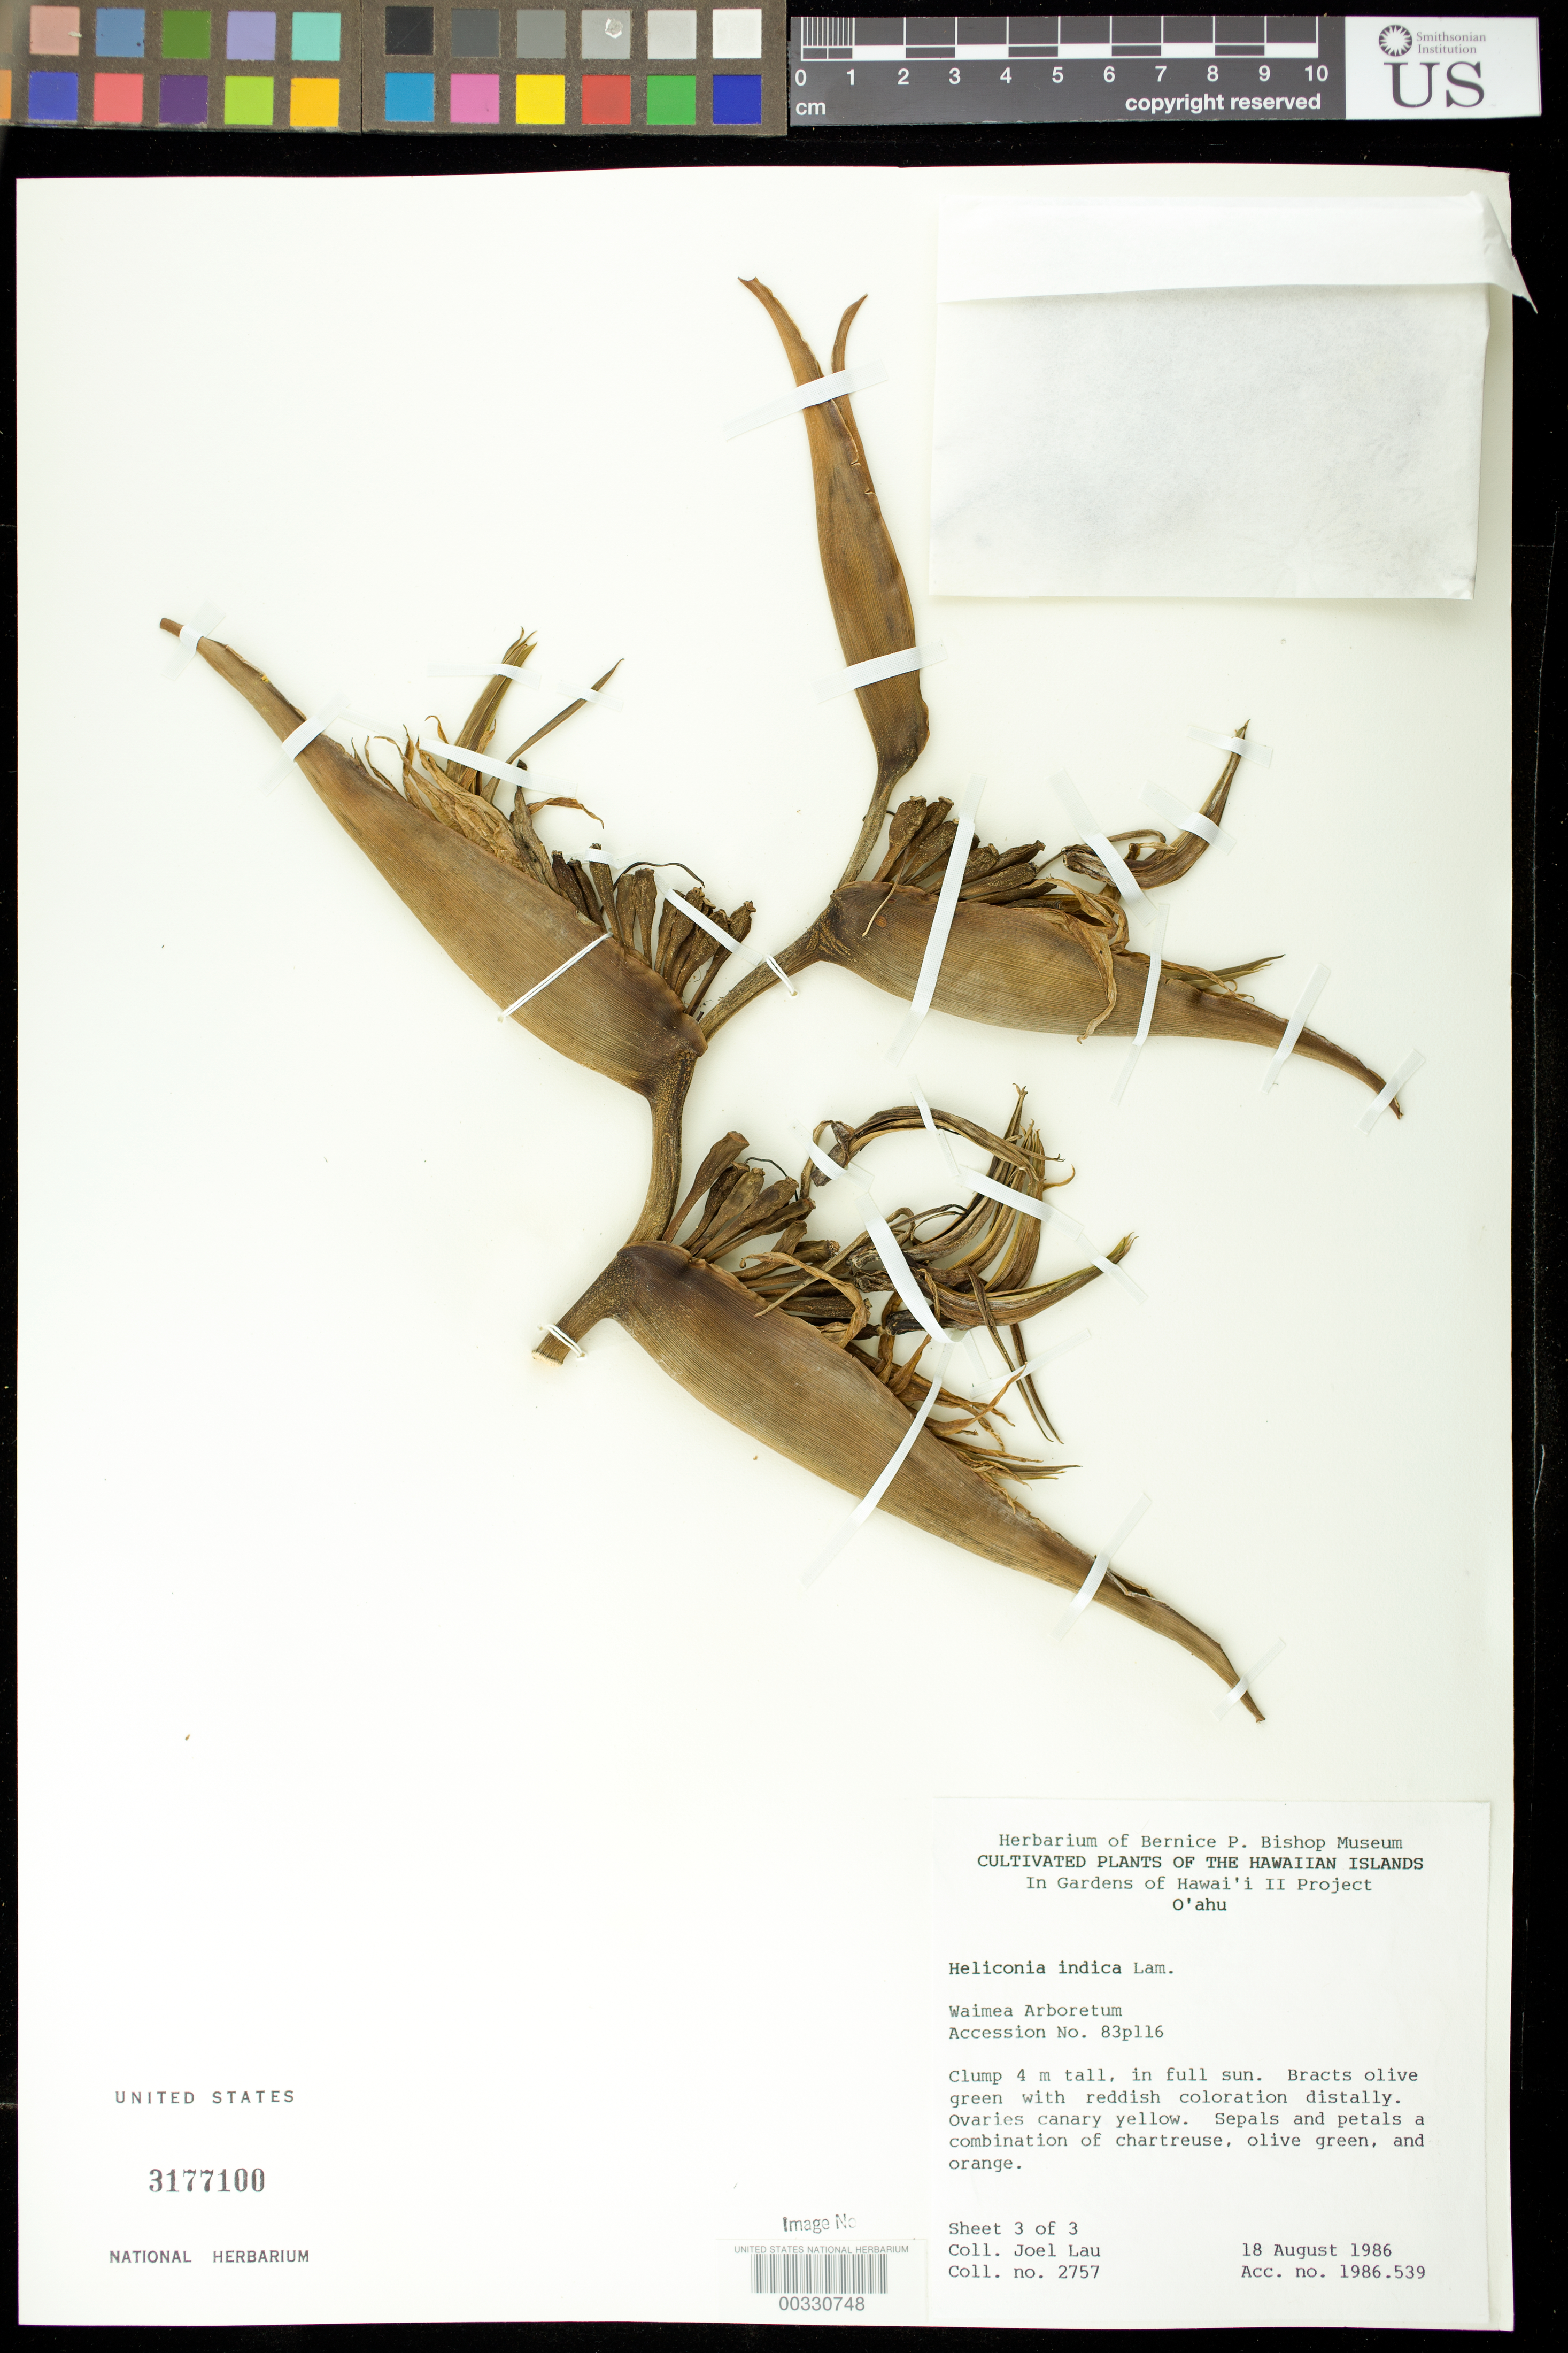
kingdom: Plantae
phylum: Tracheophyta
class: Liliopsida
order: Zingiberales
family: Heliconiaceae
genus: Heliconia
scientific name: Heliconia indica 'Rabaul'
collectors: J. Lau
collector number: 2757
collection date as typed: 18 Aug 1986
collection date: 1986-08-18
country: United States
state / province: Florida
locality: Southern Florida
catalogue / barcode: US 3177100